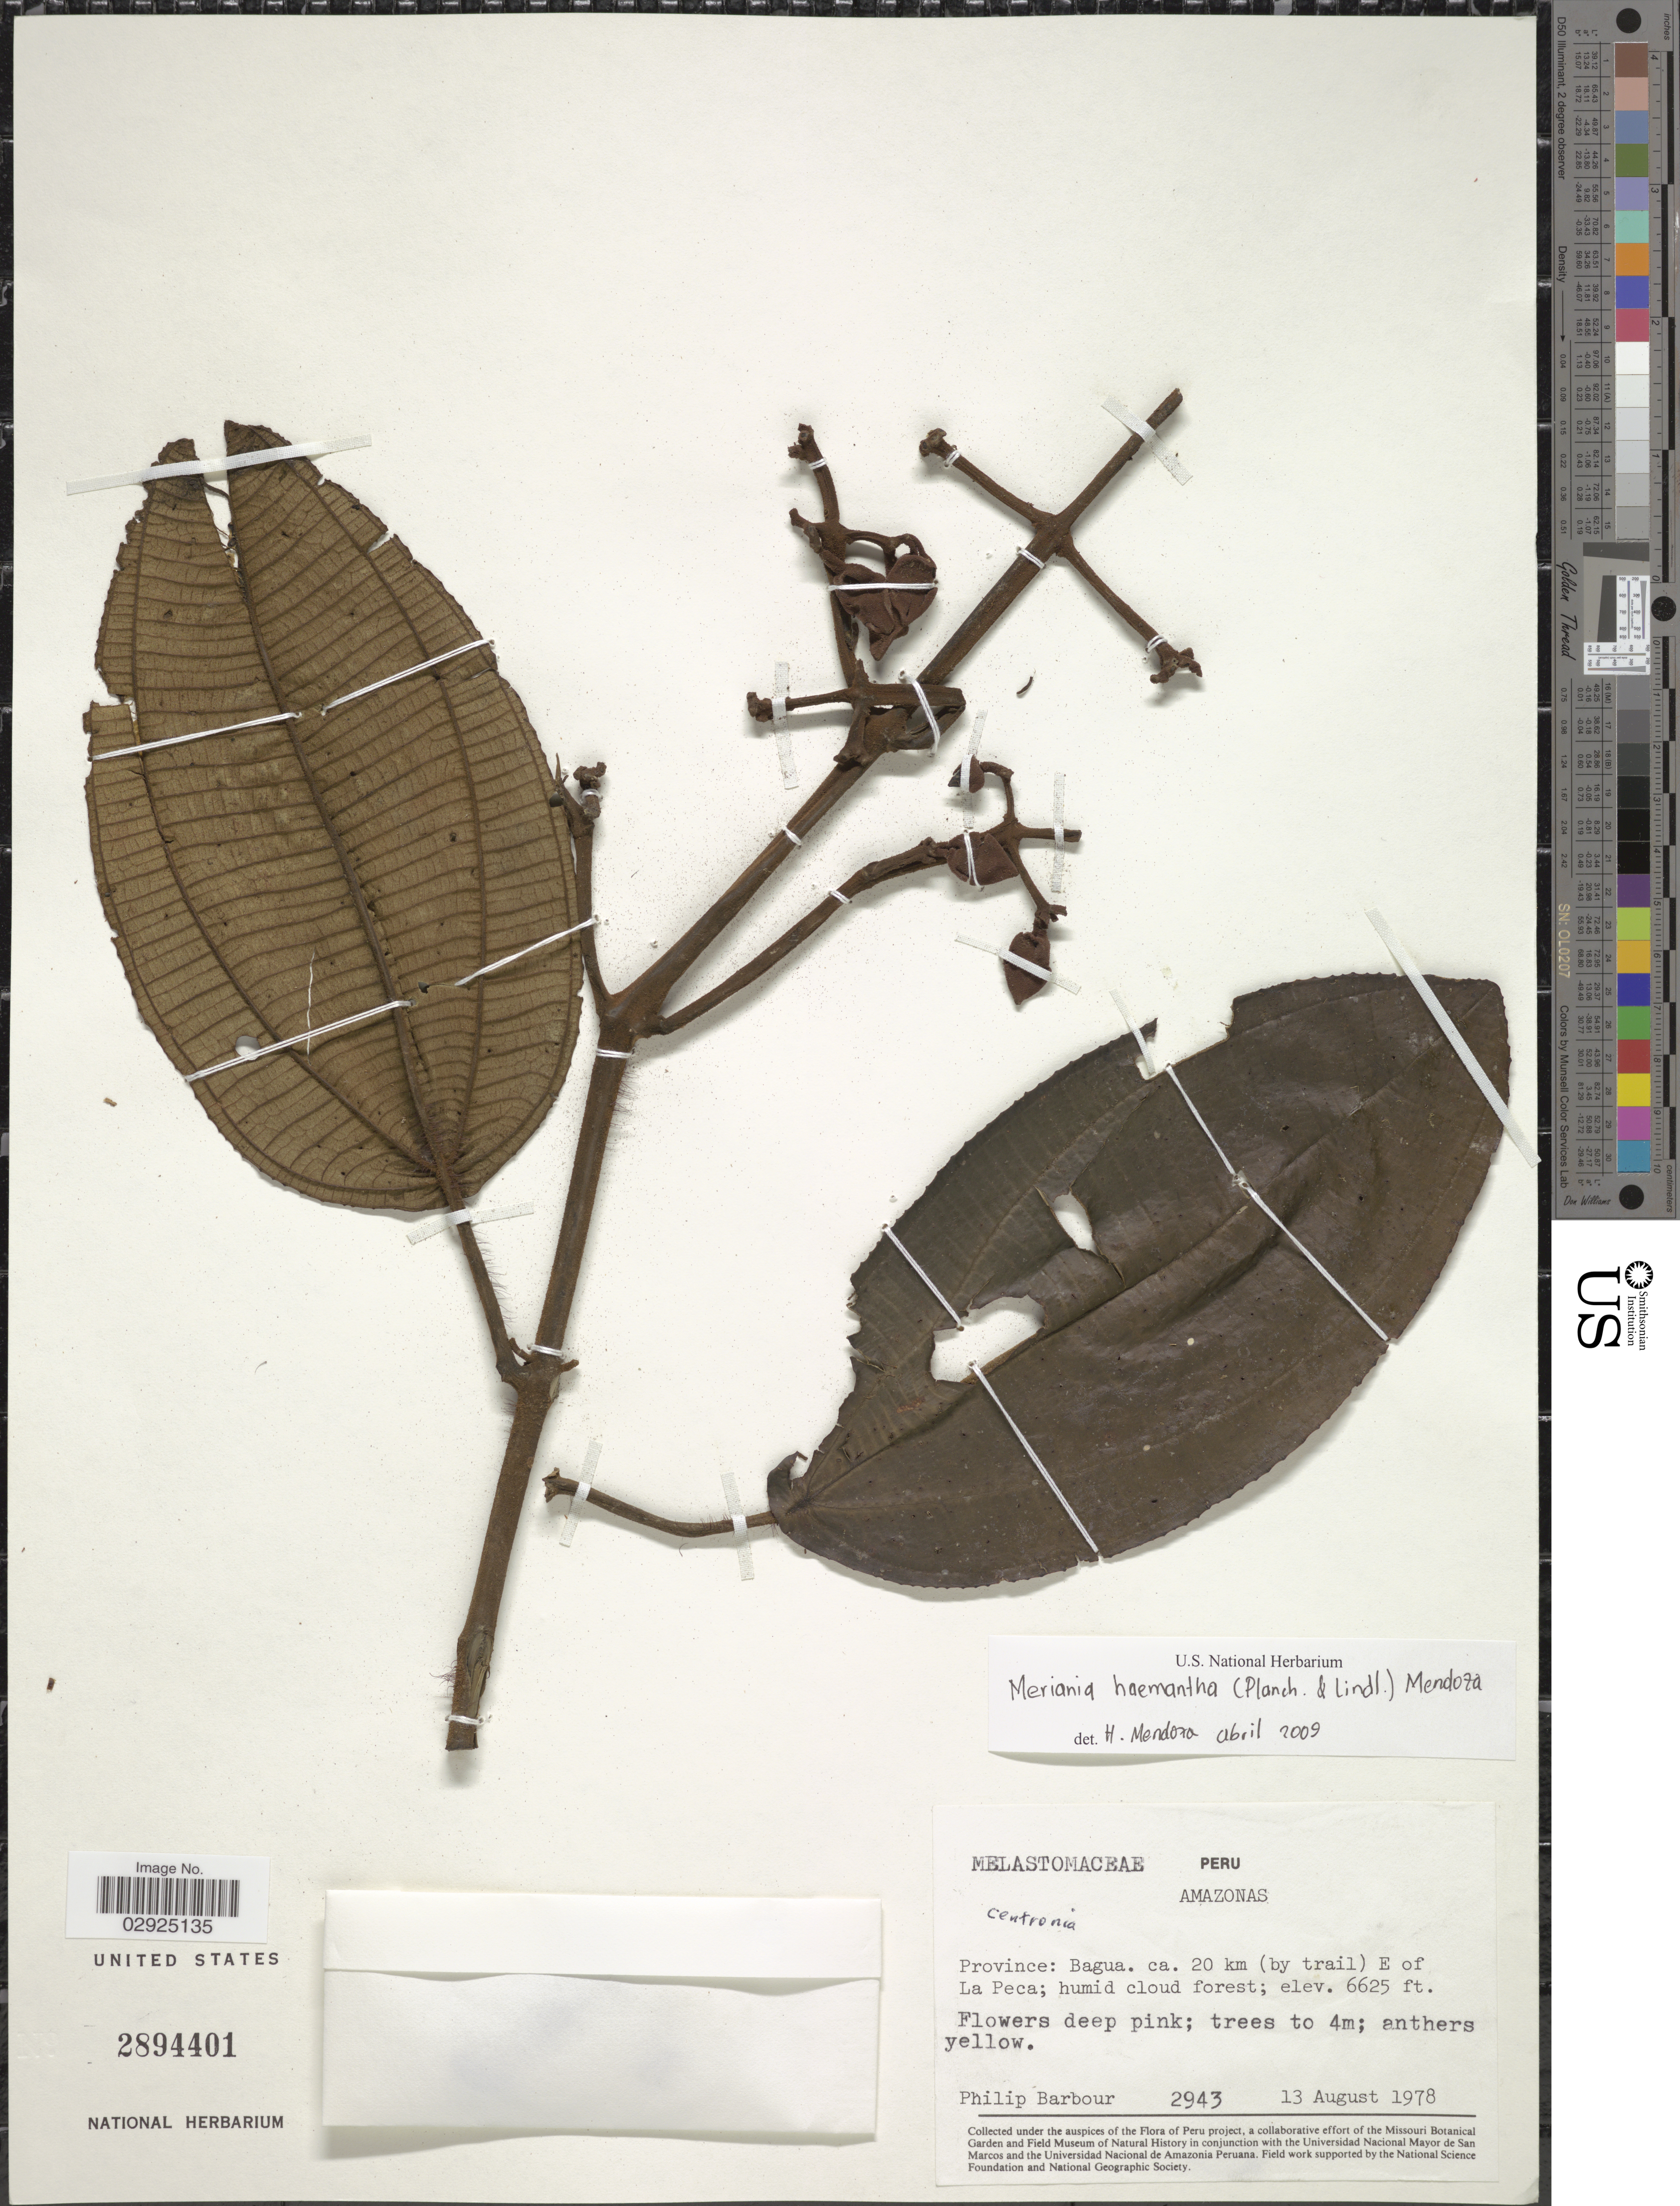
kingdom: Plantae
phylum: Tracheophyta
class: Magnoliopsida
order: Myrtales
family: Melastomataceae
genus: Meriania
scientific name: Meriania haemantha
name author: (Planch. & Lindl.) Humberto Mend. & Fern. Alonso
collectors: P. Barbour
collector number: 2943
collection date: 1978-08-13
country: Peru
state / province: Amazonas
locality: Province: Bagua. ca. 20 km (by trail) E of La Peca; humid cloud forest.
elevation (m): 2019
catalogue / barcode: US 2894401